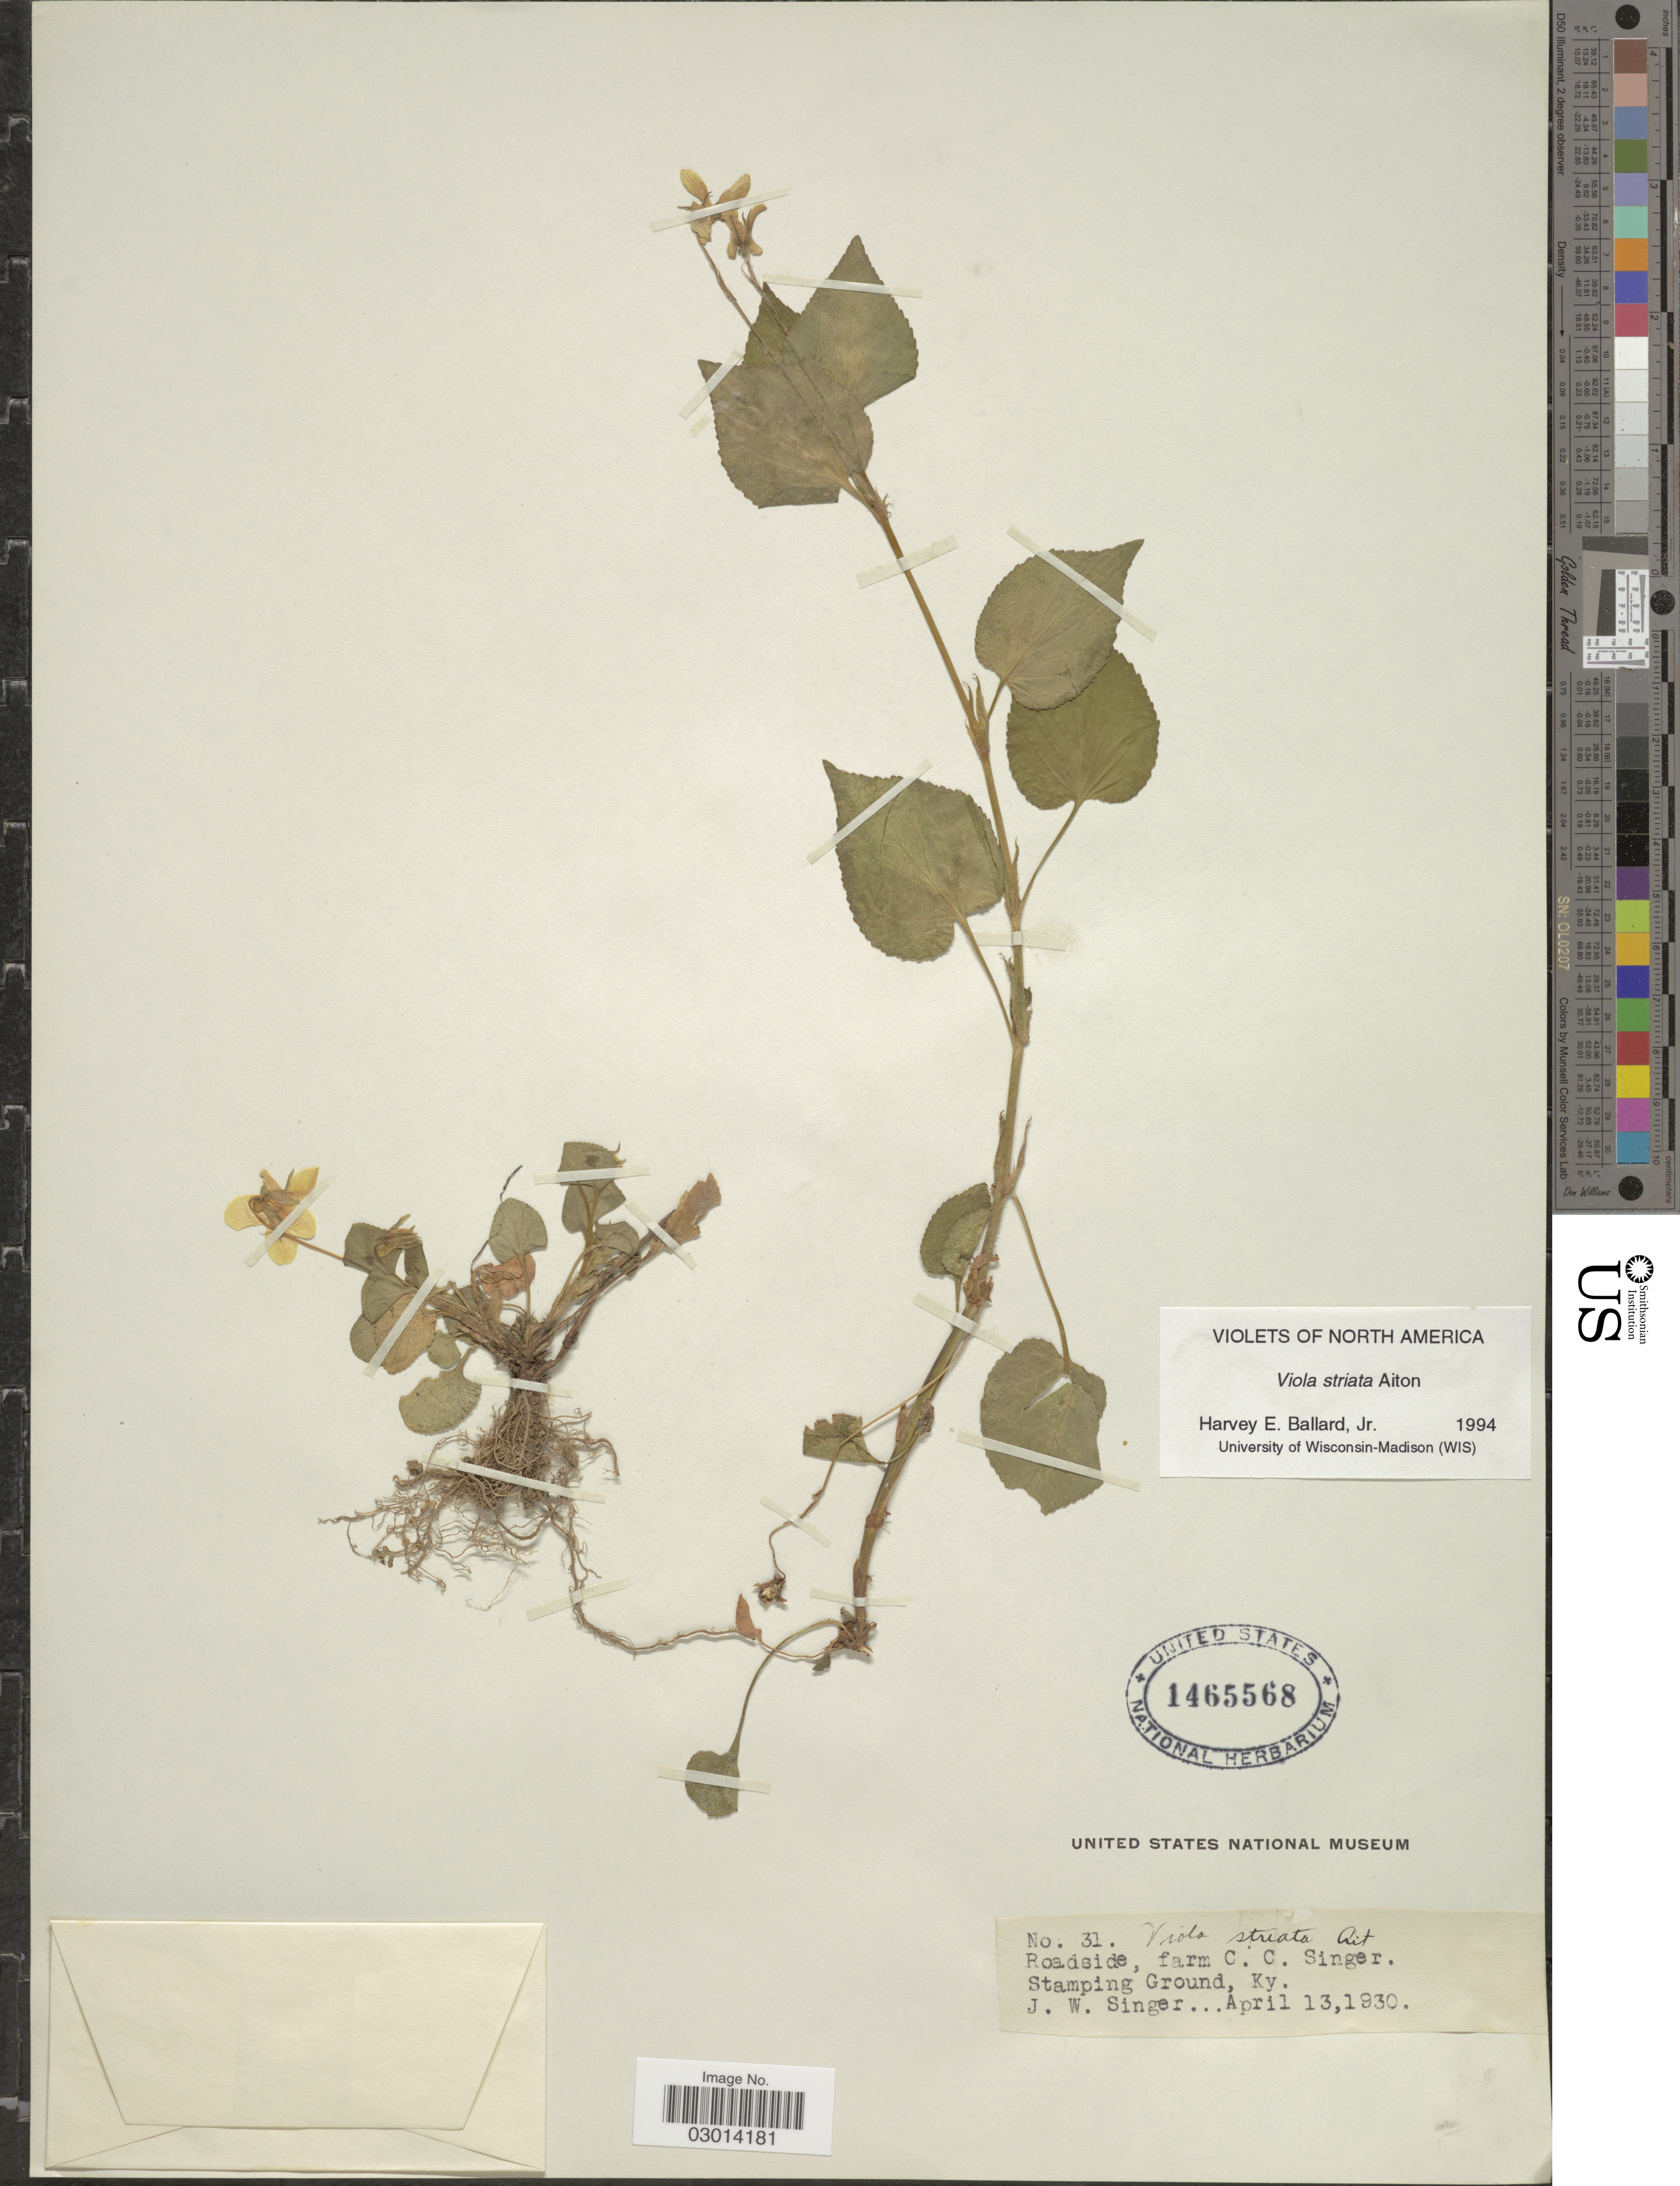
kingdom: Plantae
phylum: Tracheophyta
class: Magnoliopsida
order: Malpighiales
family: Violaceae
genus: Viola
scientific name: Viola rostrata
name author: Pursh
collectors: J. EW. Singer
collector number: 31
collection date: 1930-04-13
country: United States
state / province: Kentucky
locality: Roadside, farm C. C. Singer. Stamping Ground, Ky.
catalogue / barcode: US 1465568